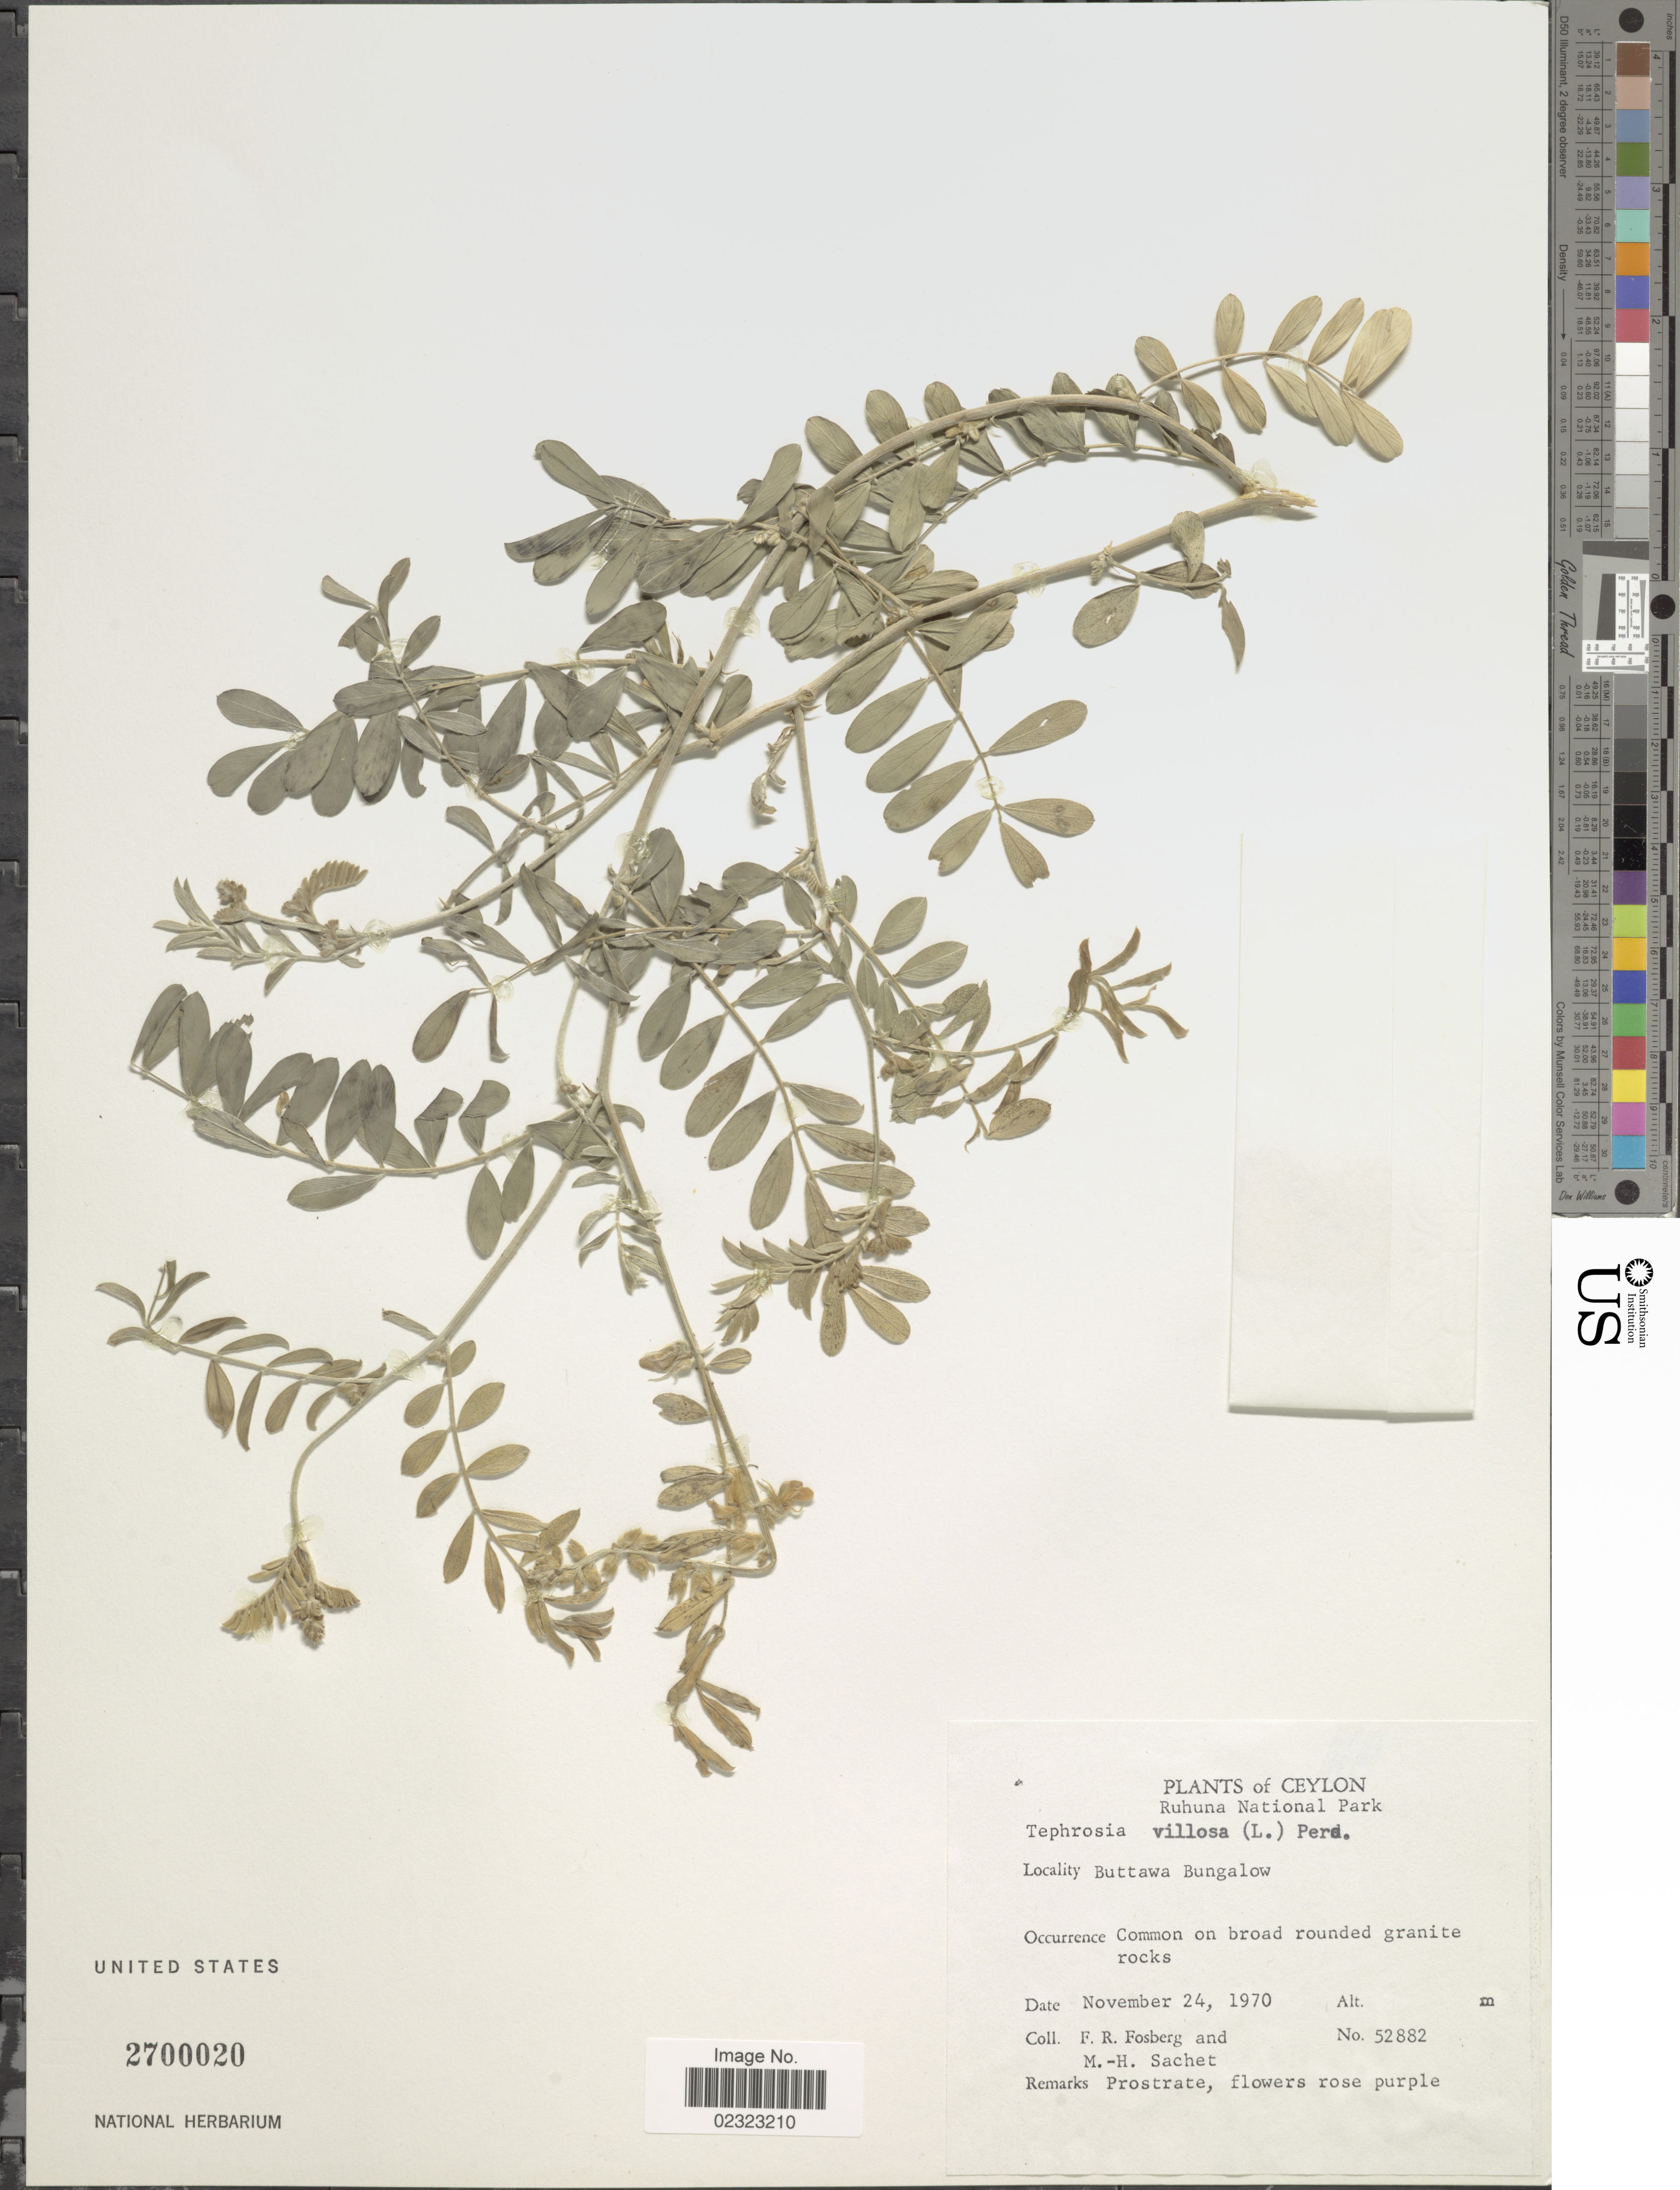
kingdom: Plantae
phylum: Tracheophyta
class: Magnoliopsida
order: Fabales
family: Fabaceae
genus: Tephrosia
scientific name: Tephrosia villosa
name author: Pers.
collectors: F. R. Fosberg & M.-H. Sachet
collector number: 52882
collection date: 1970-11-24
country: Sri Lanka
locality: Ceylon. Ruhuna National Park. Buttawa Bungalow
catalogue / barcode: US 2700020